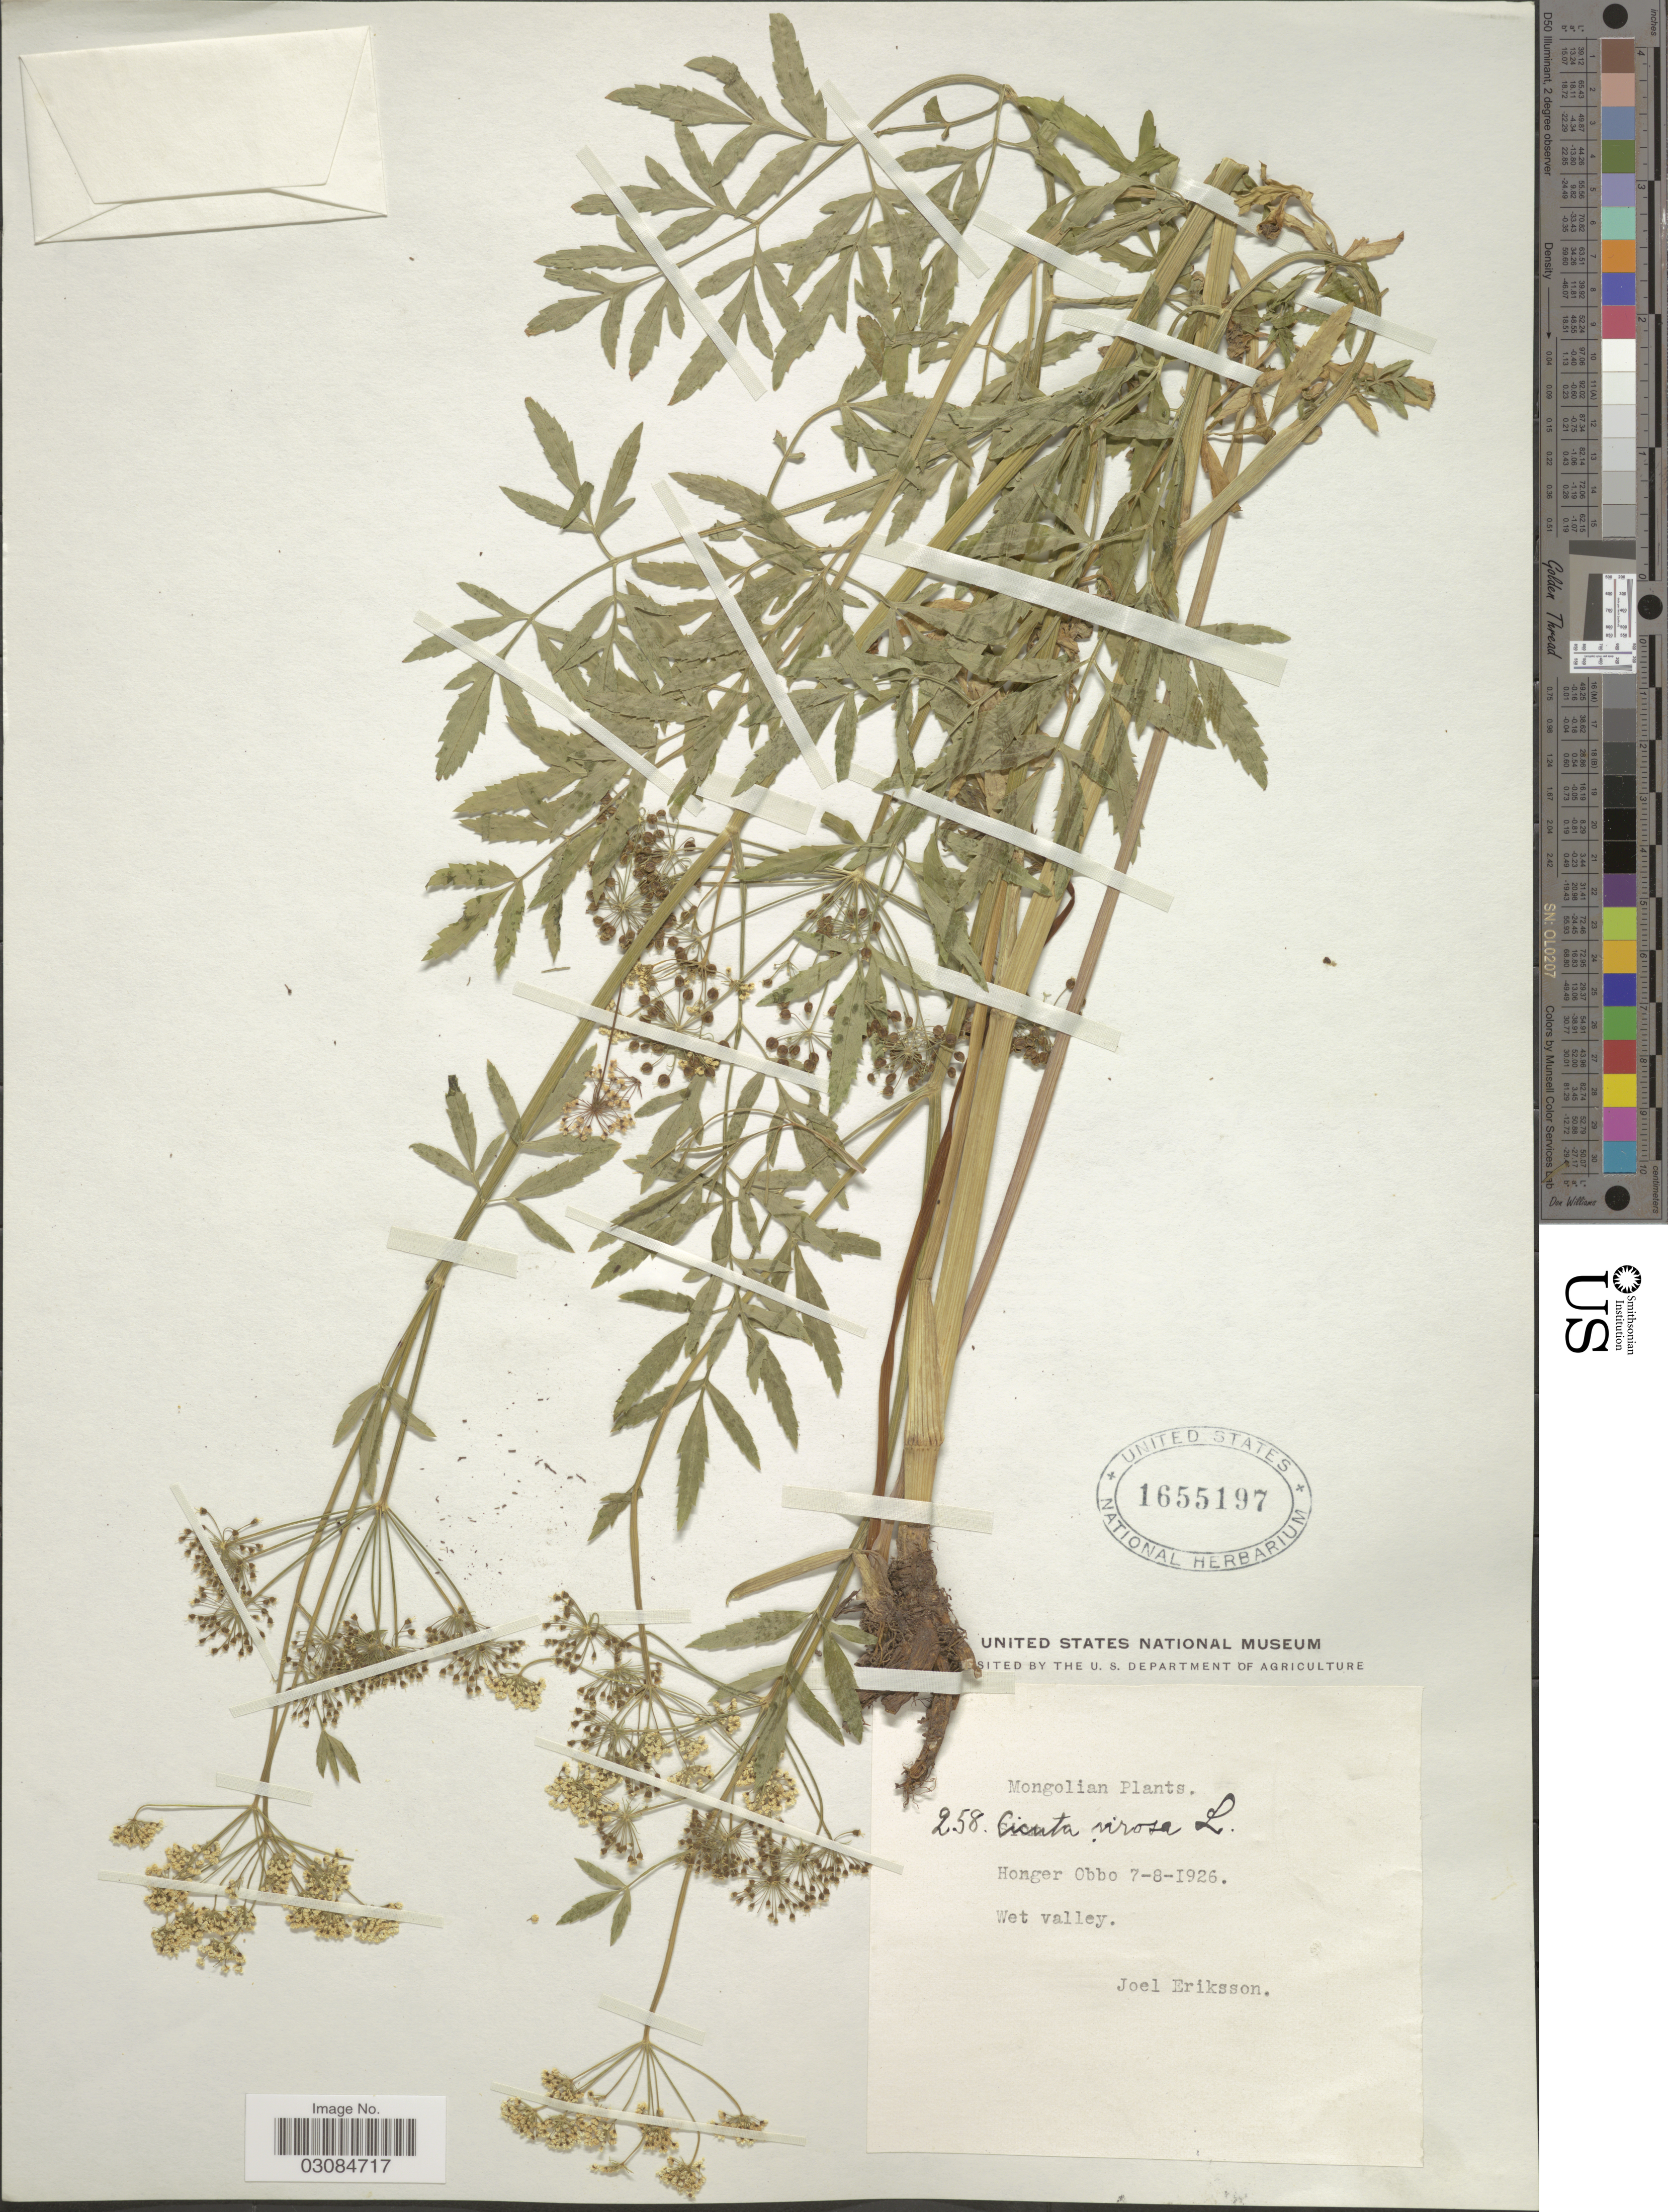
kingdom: Plantae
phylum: Tracheophyta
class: Magnoliopsida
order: Apiales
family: Apiaceae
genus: Cicuta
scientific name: Cicuta virosa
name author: L.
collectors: J. Eriksson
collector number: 258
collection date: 1926-08-07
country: Mongolia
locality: Honger Obbo.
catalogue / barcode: US 1655197